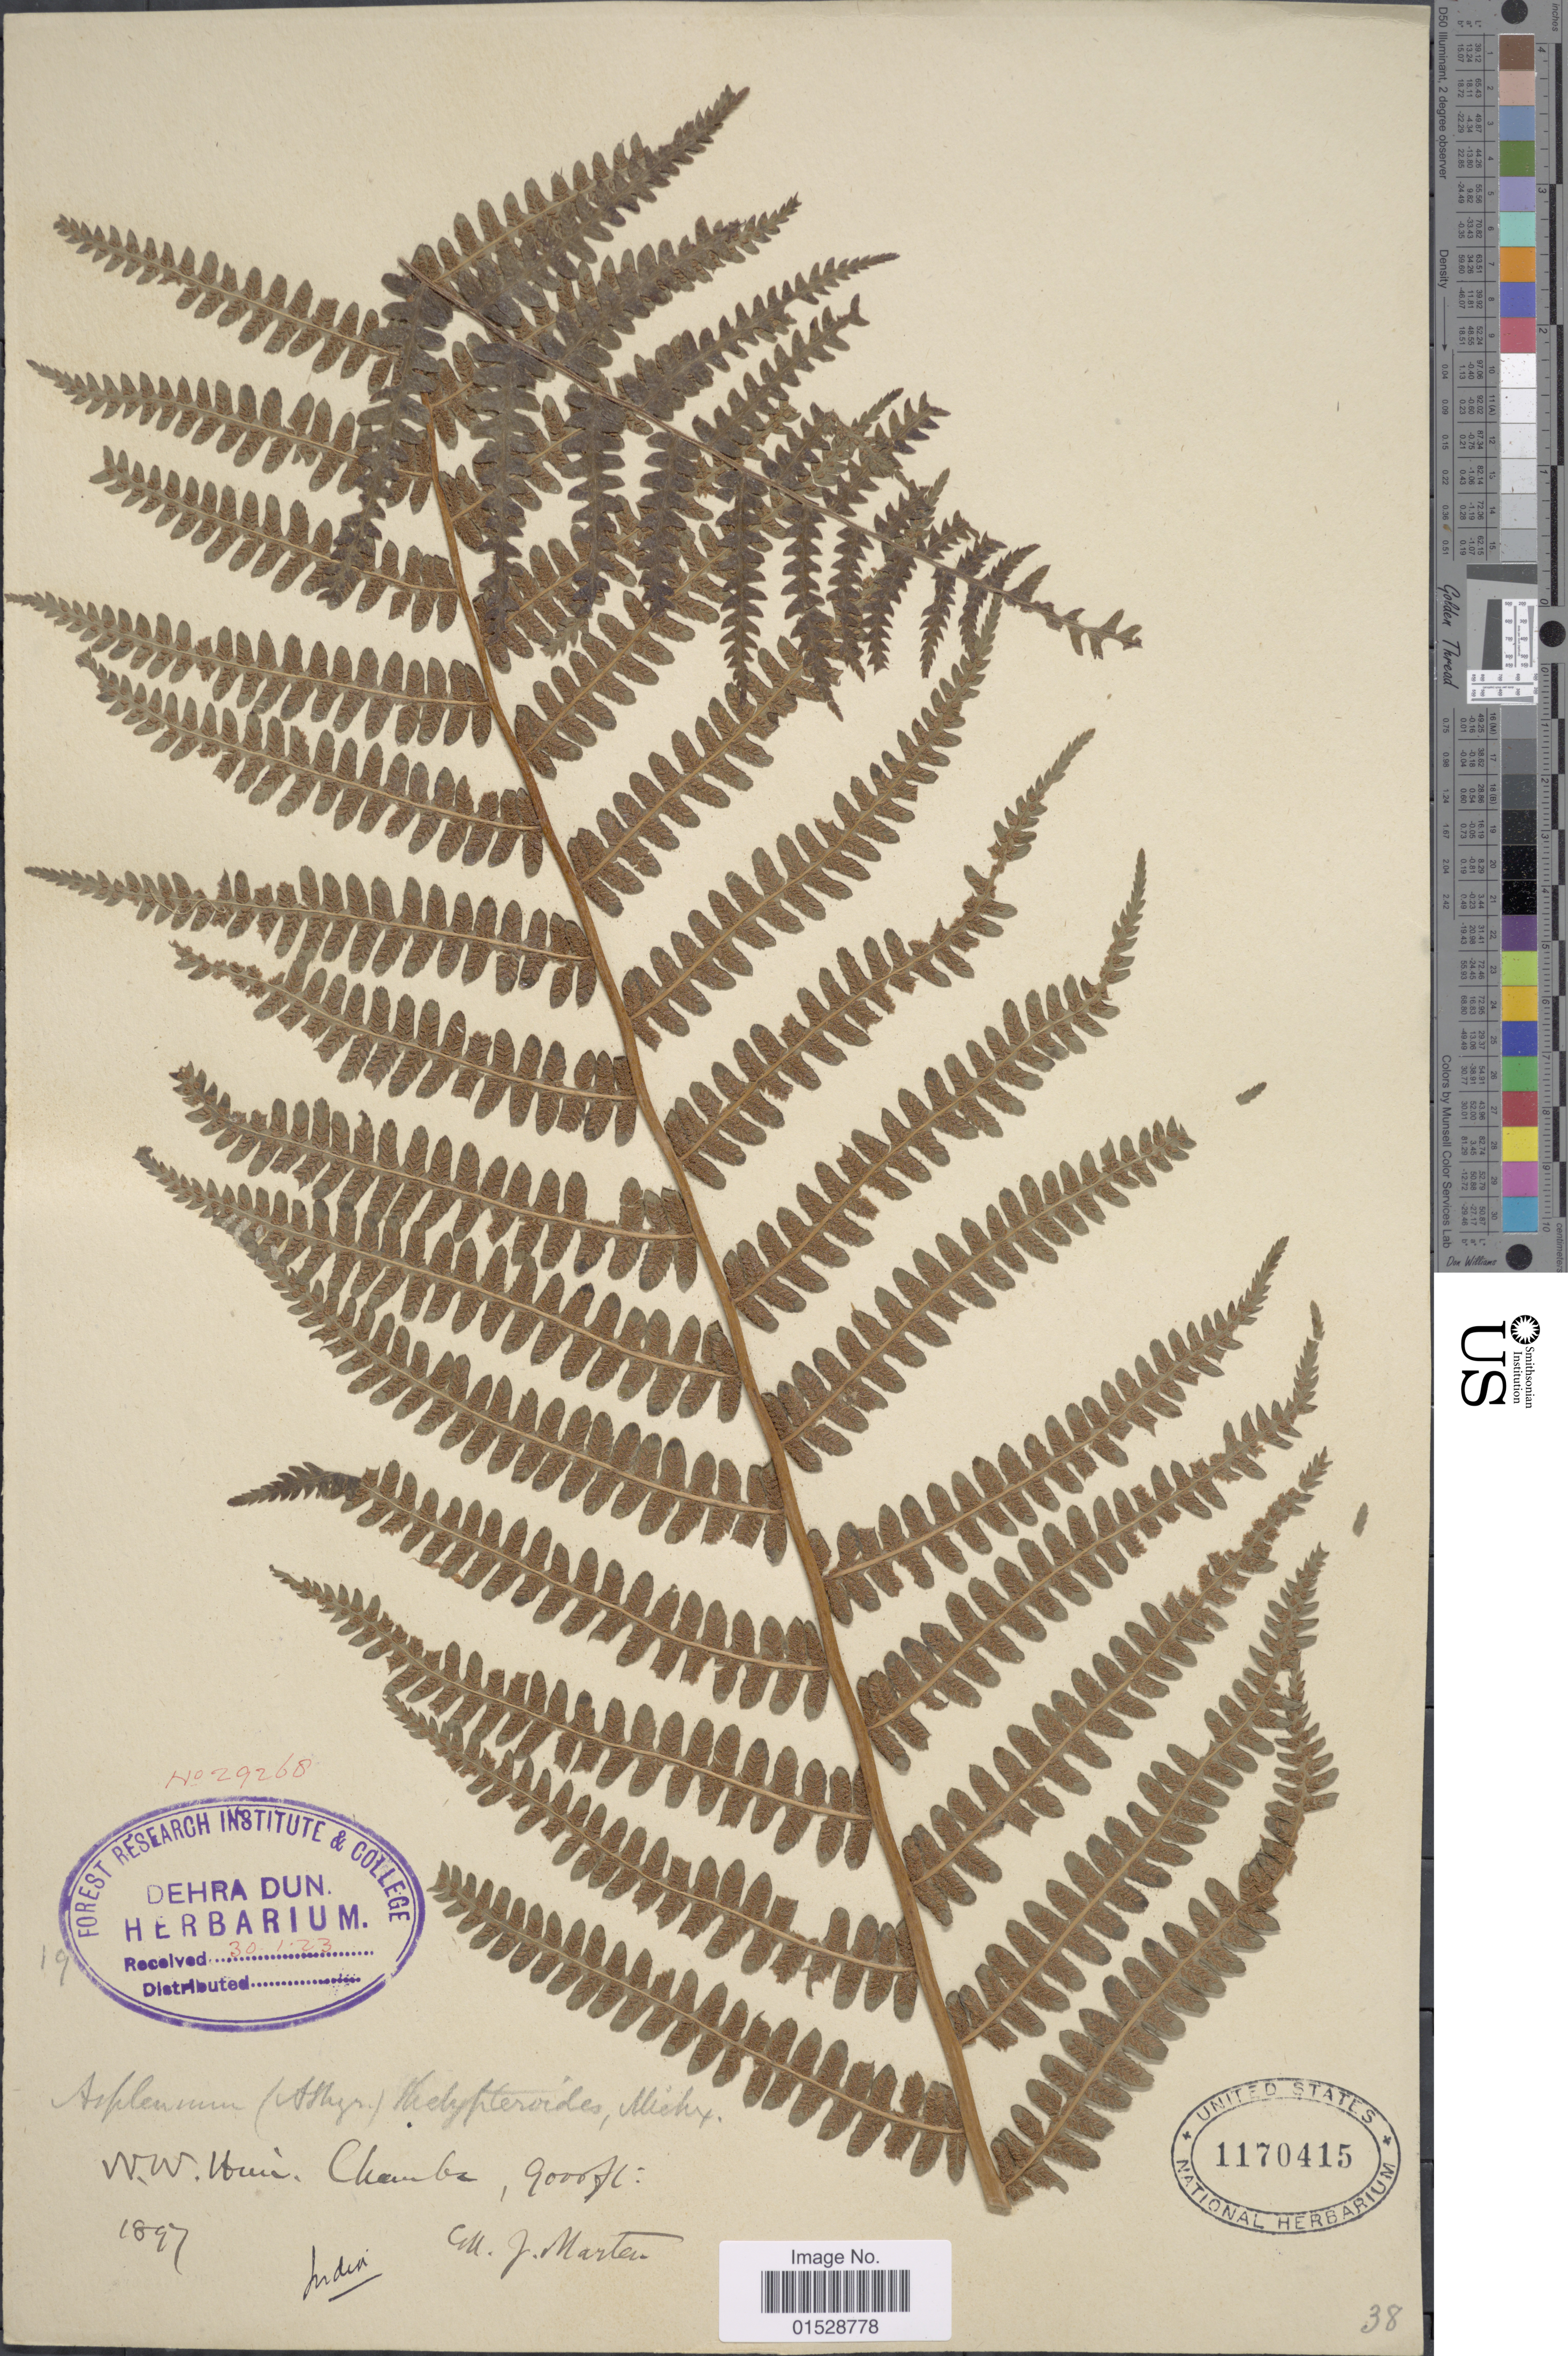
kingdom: Plantae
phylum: Tracheophyta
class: Polypodiopsida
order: Polypodiales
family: Athyriaceae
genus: Deparia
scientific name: Deparia acrostichoides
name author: (Sw.) M. Kato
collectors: J. Marten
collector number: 29268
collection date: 1897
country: India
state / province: Himachal Pradesh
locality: N. W. Him, Chamba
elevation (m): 2743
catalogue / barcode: US 1170415